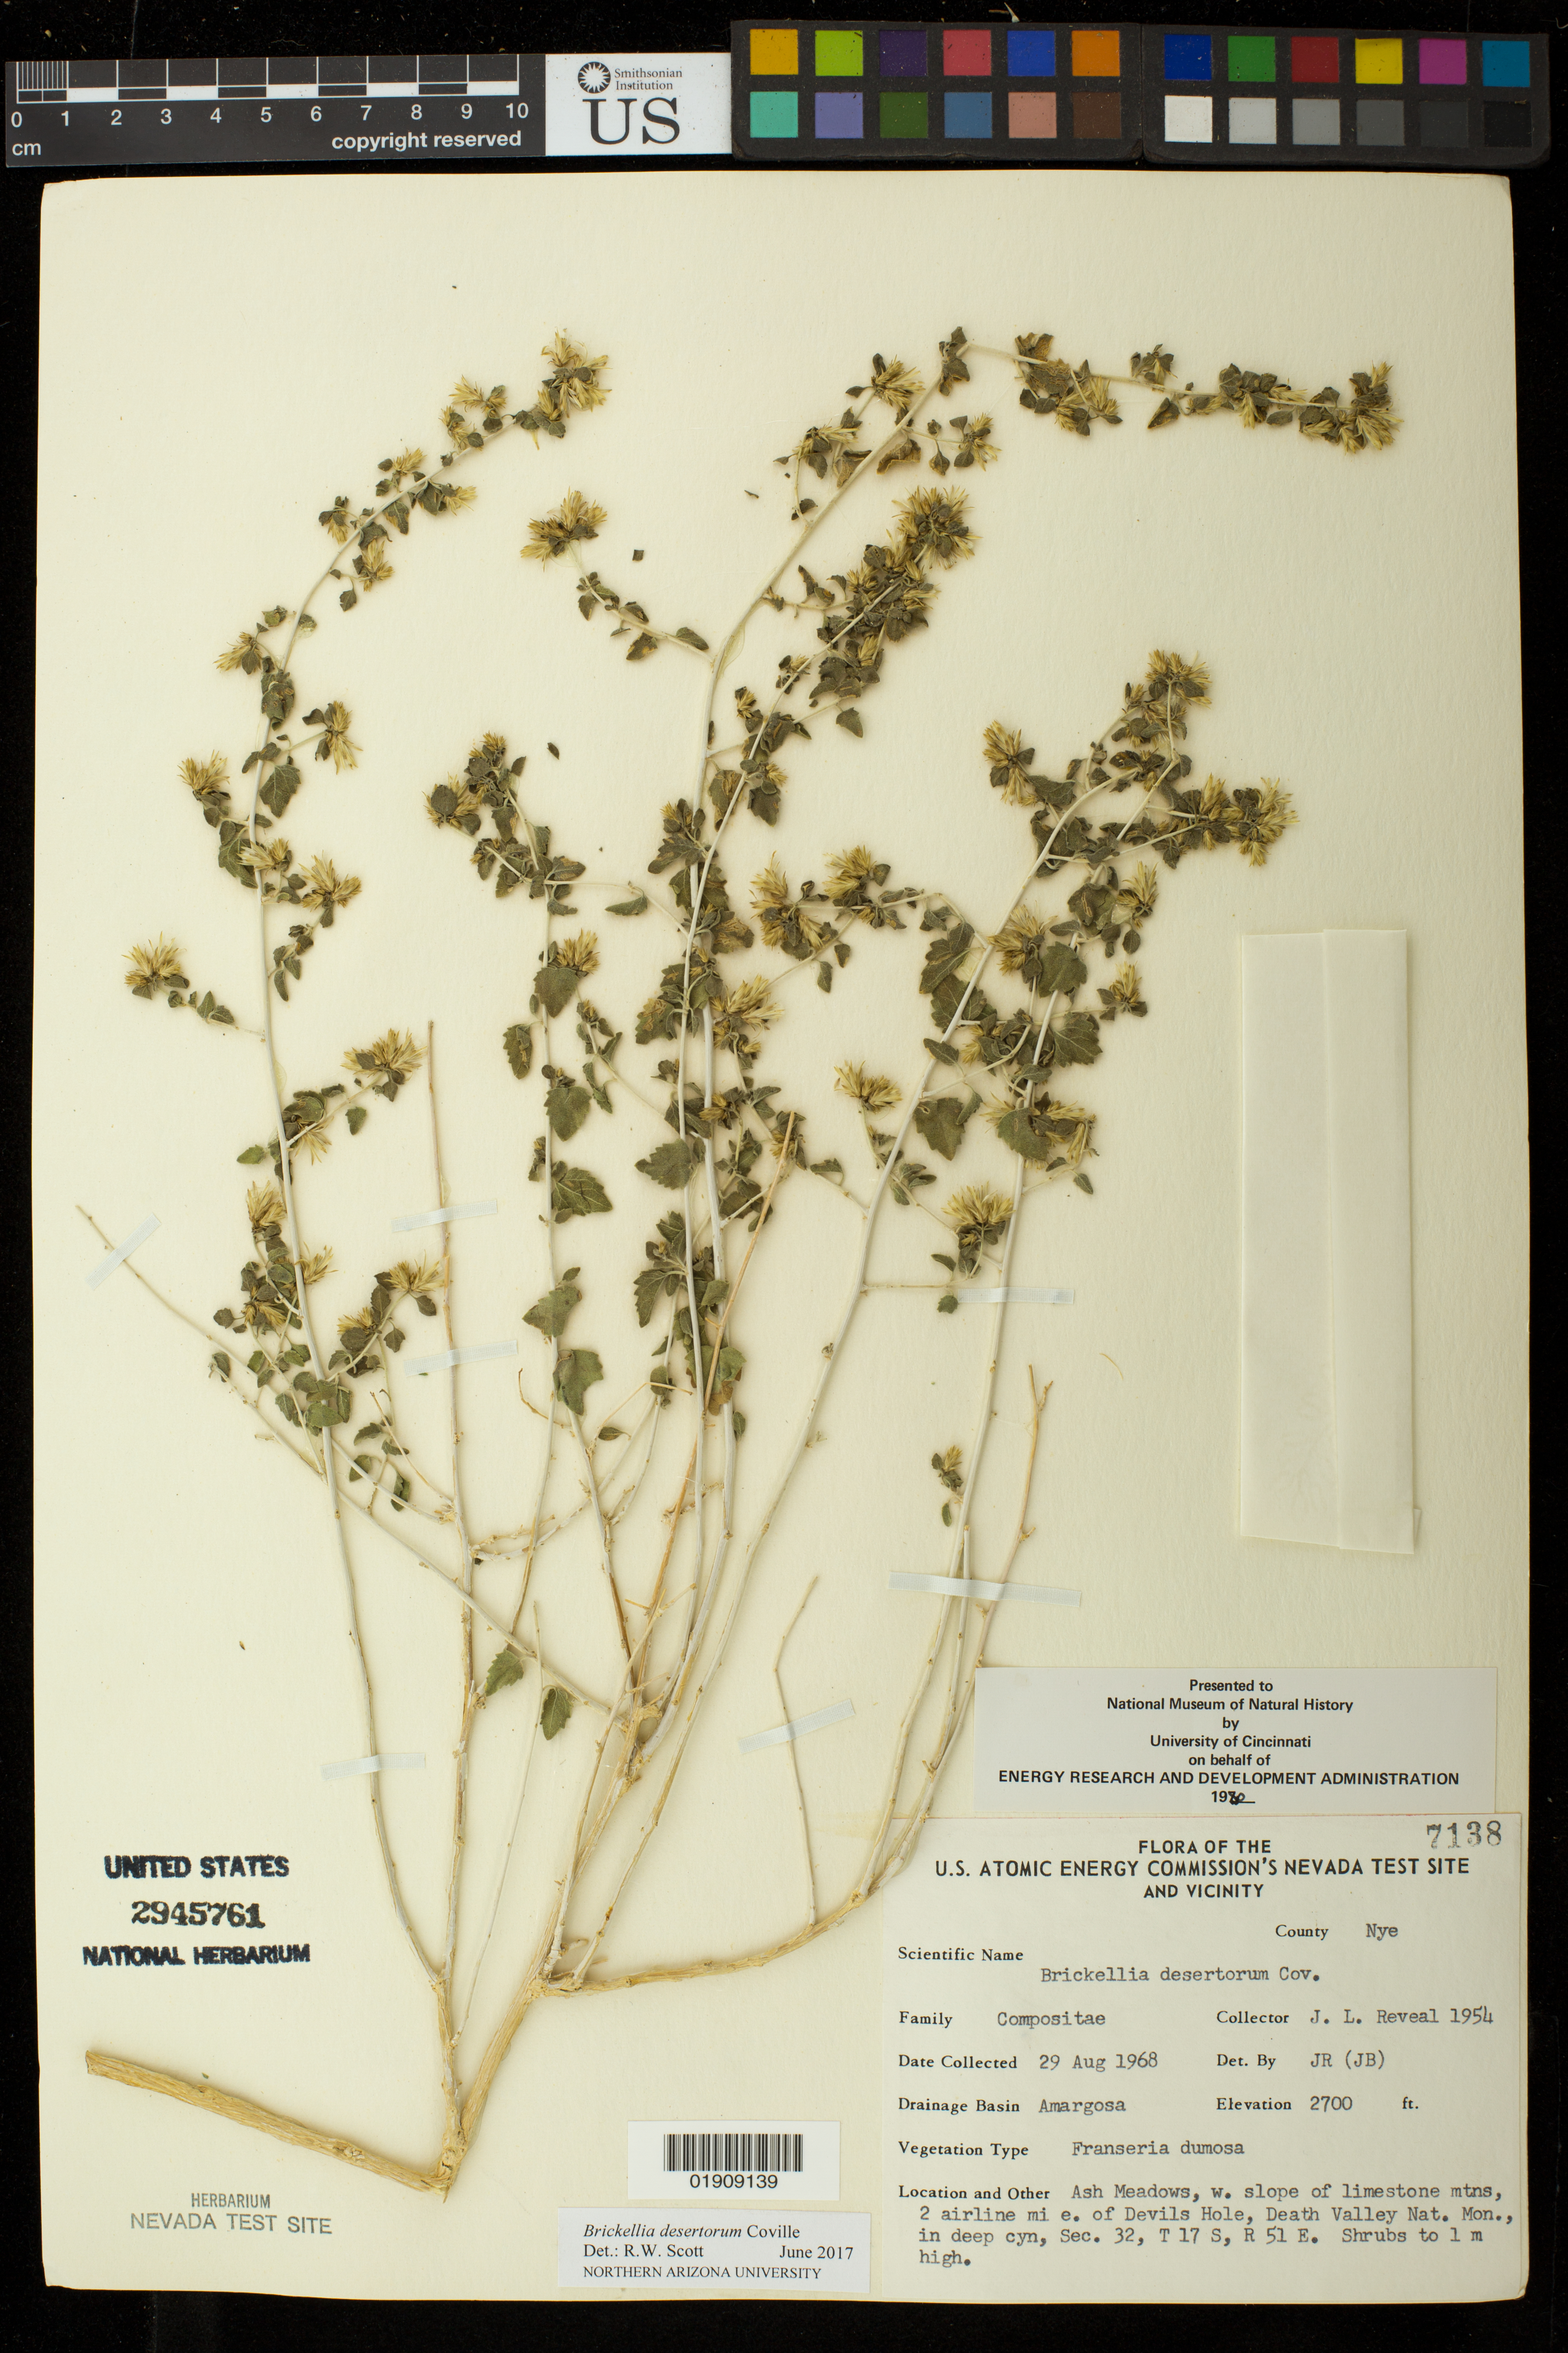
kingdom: Plantae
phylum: Tracheophyta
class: Magnoliopsida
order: Asterales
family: Asteraceae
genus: Brickellia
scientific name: Brickellia desertorum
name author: Coville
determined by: Scott, Randall W., (ASC), Northern Arizona University (UNITED STATES)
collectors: J. L. Reveal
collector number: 7138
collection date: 1968-08-29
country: United States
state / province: Nevada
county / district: Nye Co.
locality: U. S. Atomic Energy Commission's Nevada Test Site and Vicinity; Amargosa, Ash Meadows, W slope of limestone mtns, 2 airline mi E of Devils Hole, Death Valley Nat. Mon., in deep cyn, Sec. 32, T 17 S, R 51 E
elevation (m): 823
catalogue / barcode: US 2945761